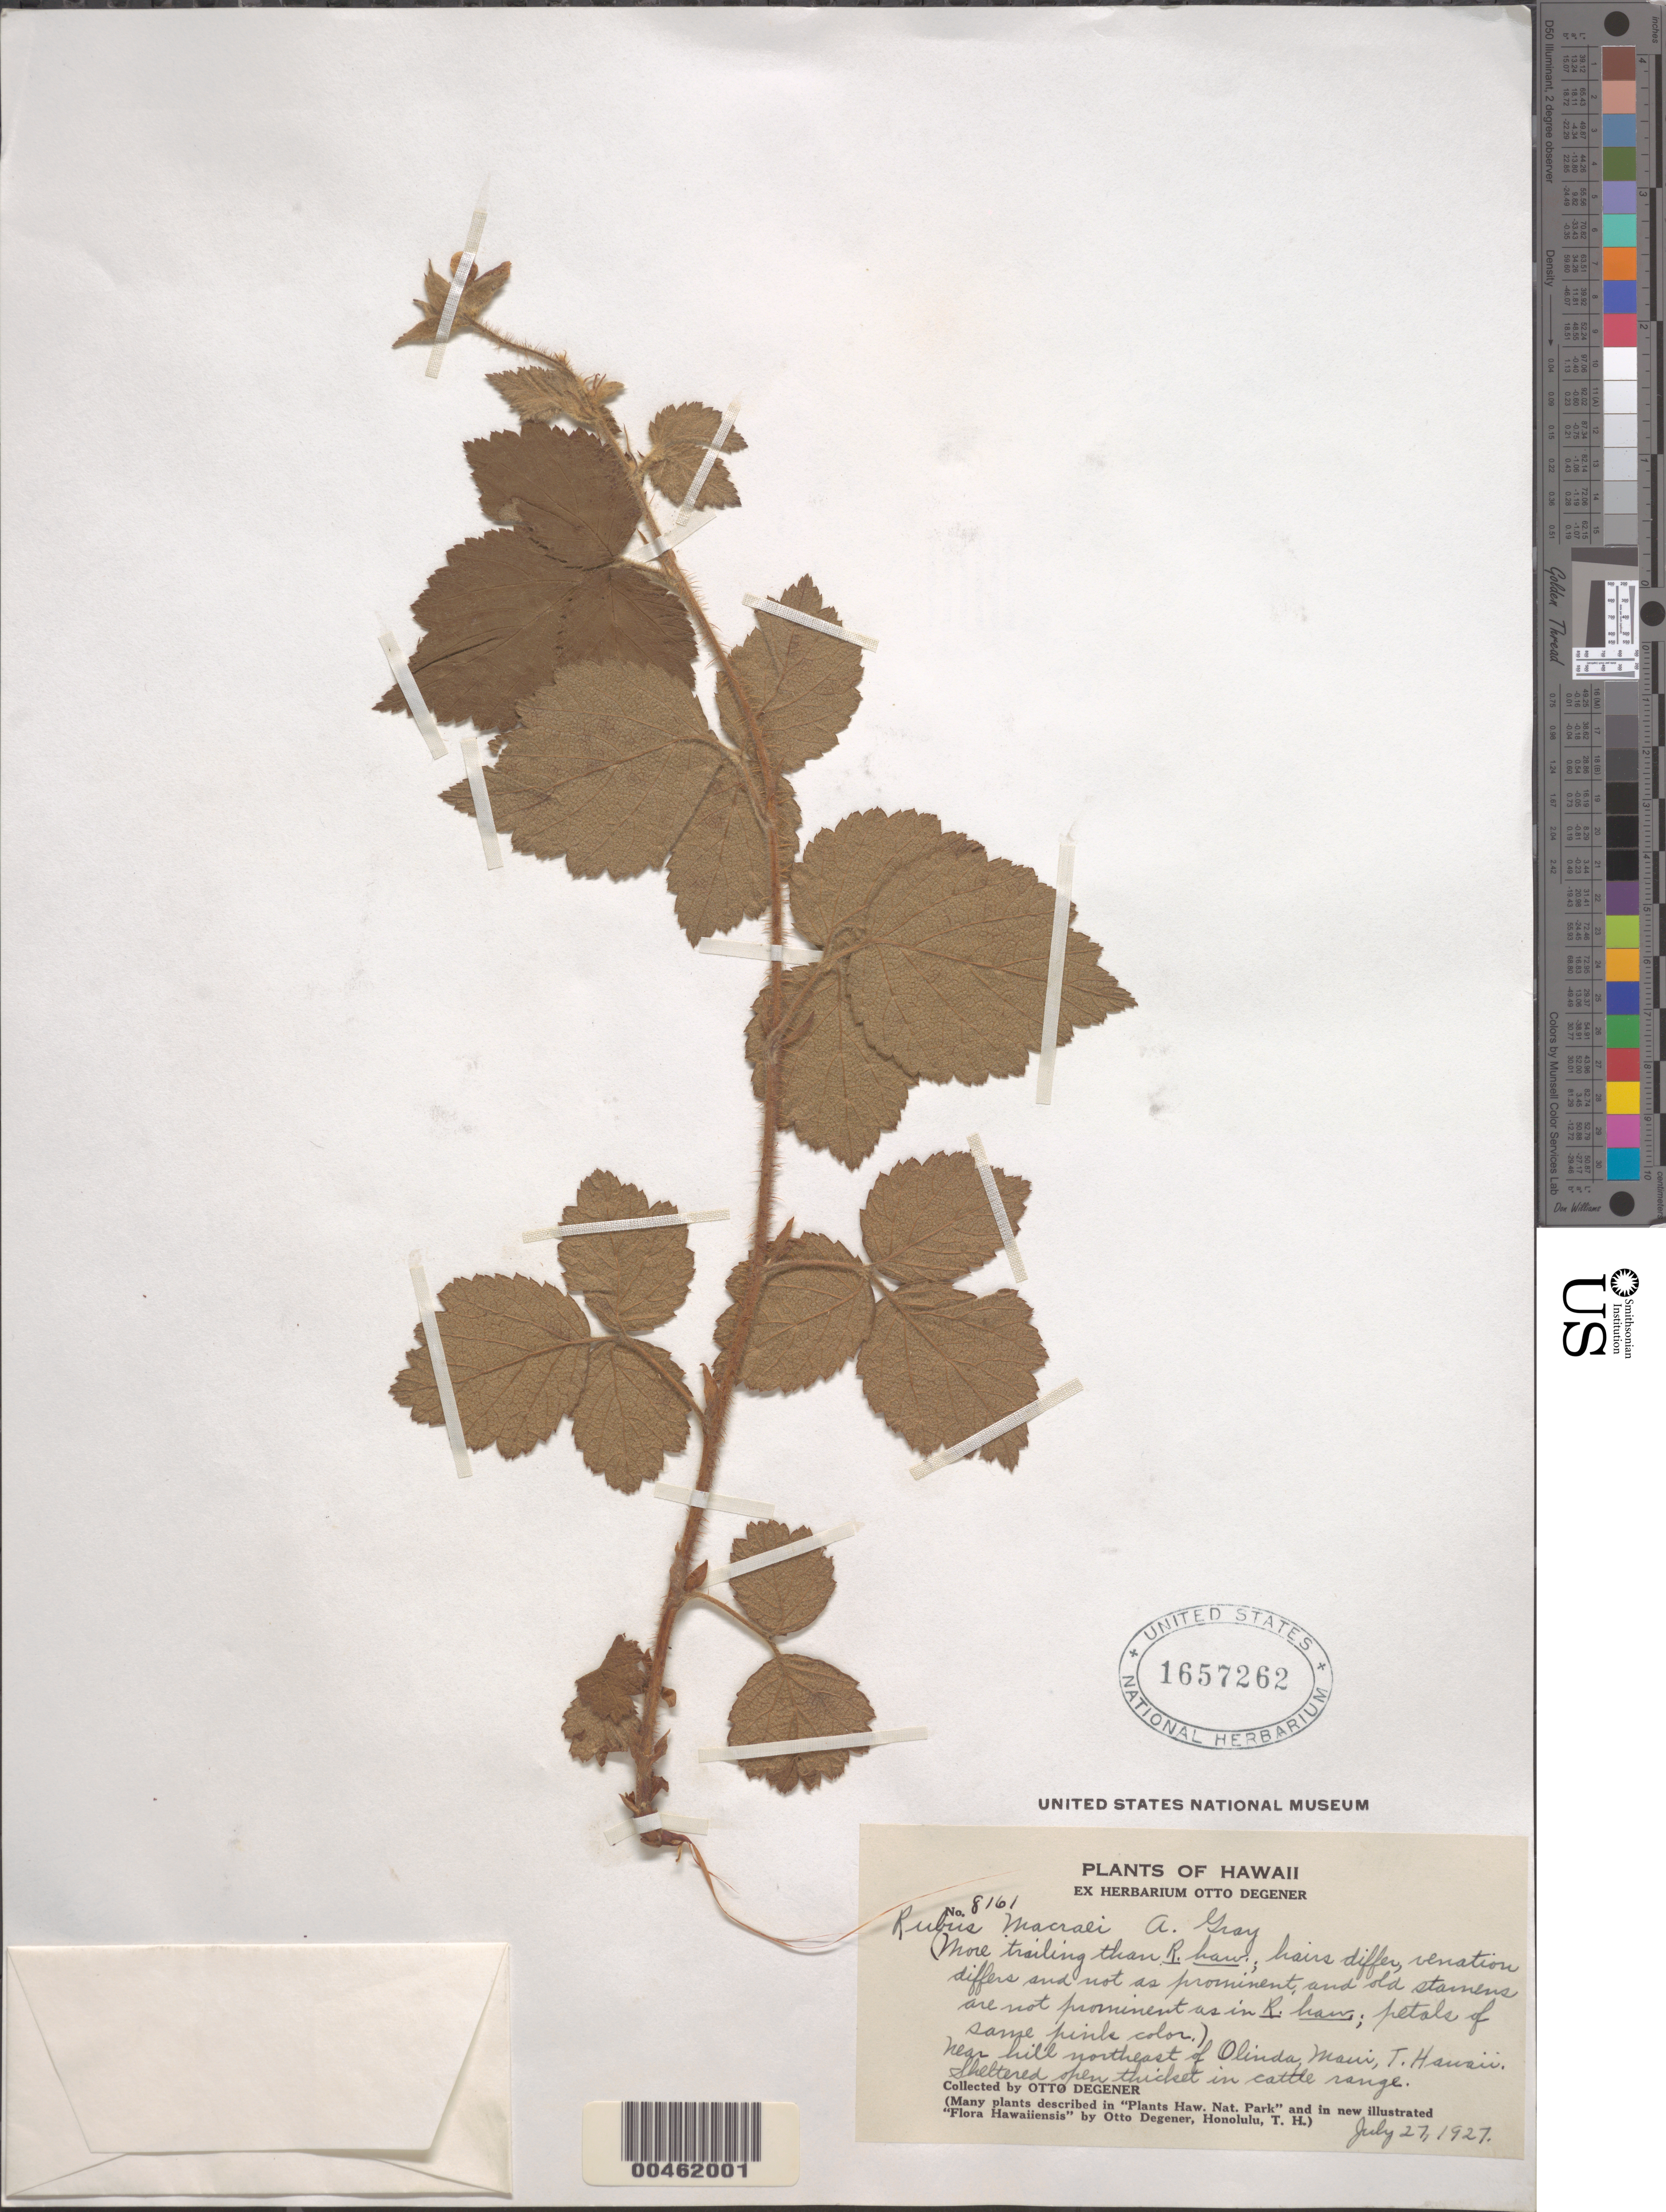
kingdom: Plantae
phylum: Tracheophyta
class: Magnoliopsida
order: Rosales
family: Rosaceae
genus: Rubus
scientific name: Rubus macraei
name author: A. Gray in Wilkes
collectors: O. Degener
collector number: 8161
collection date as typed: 27 Jul 1927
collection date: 1927-07-27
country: United States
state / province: Hawaii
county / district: Maui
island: Maui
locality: Near hill NE of Olinda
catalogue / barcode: US 1657262